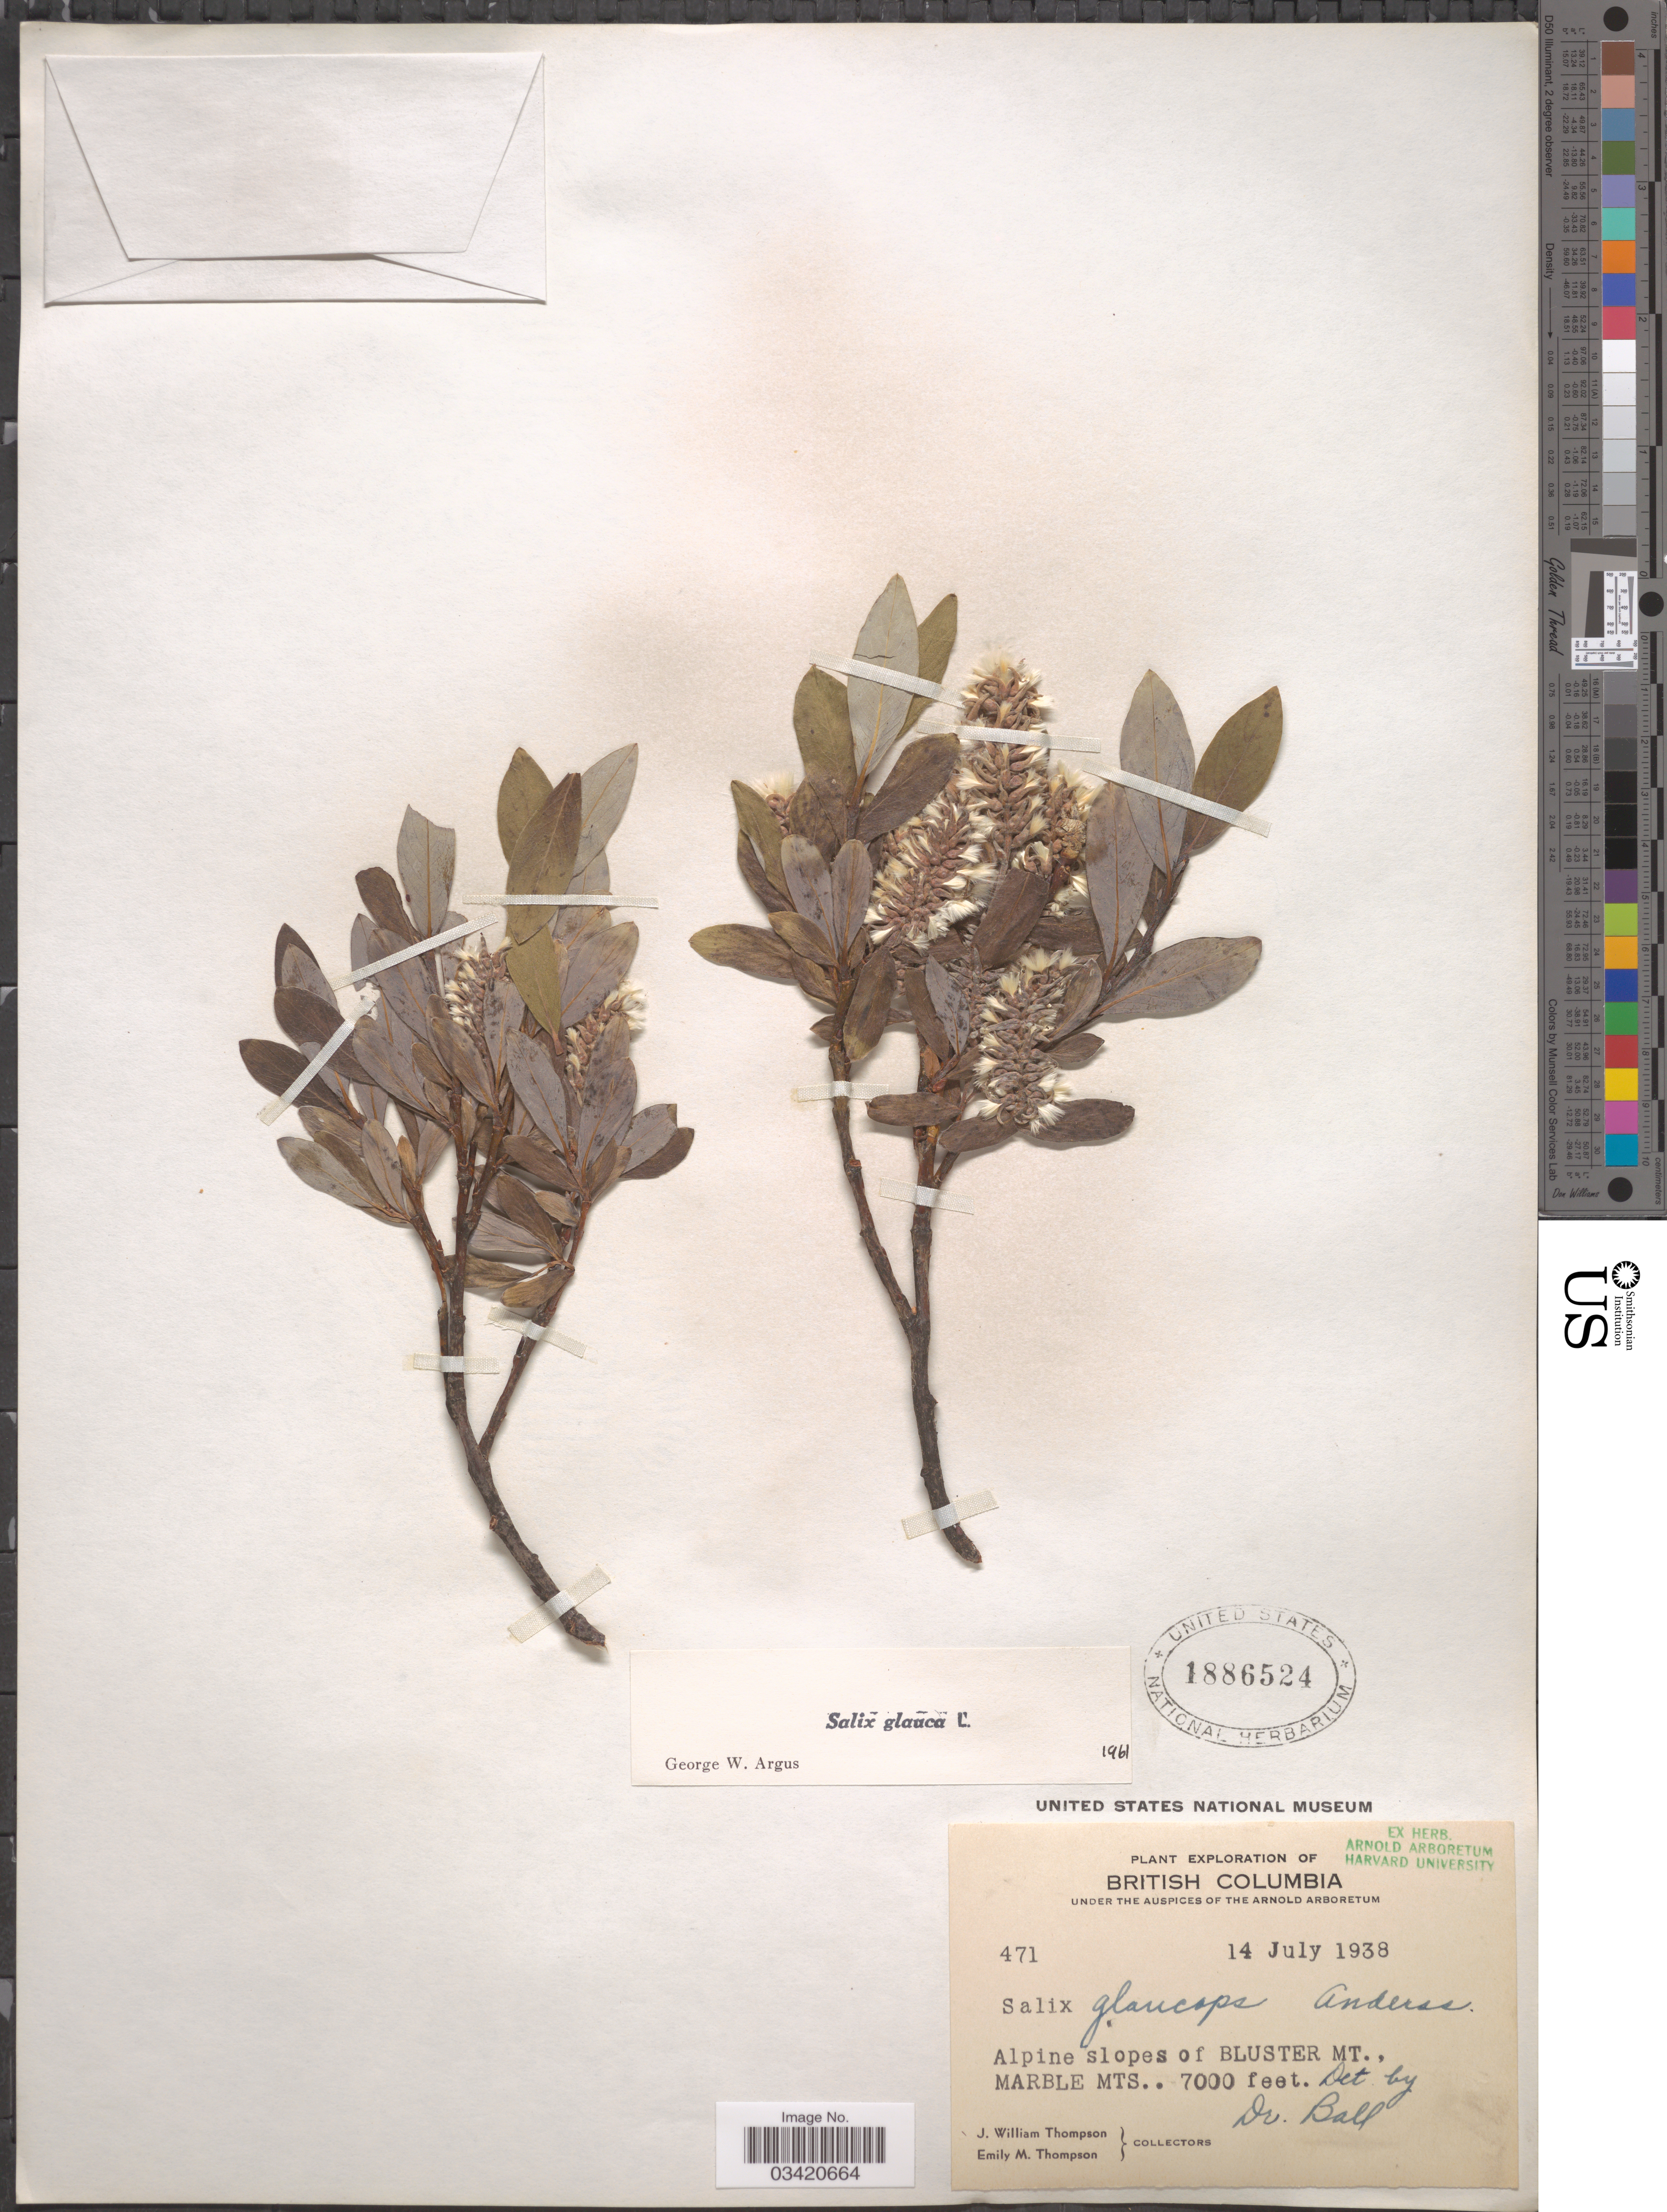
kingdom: Plantae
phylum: Tracheophyta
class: Magnoliopsida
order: Malpighiales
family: Salicaceae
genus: Salix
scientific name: Salix glauca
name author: L.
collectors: J. W. Thompson & E. M. Thompson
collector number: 471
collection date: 1938-07-14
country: Canada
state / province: British Columbia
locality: Alpine slopes of Bluster Mt., Marble Mts.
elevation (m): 2134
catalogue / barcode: US 1886524